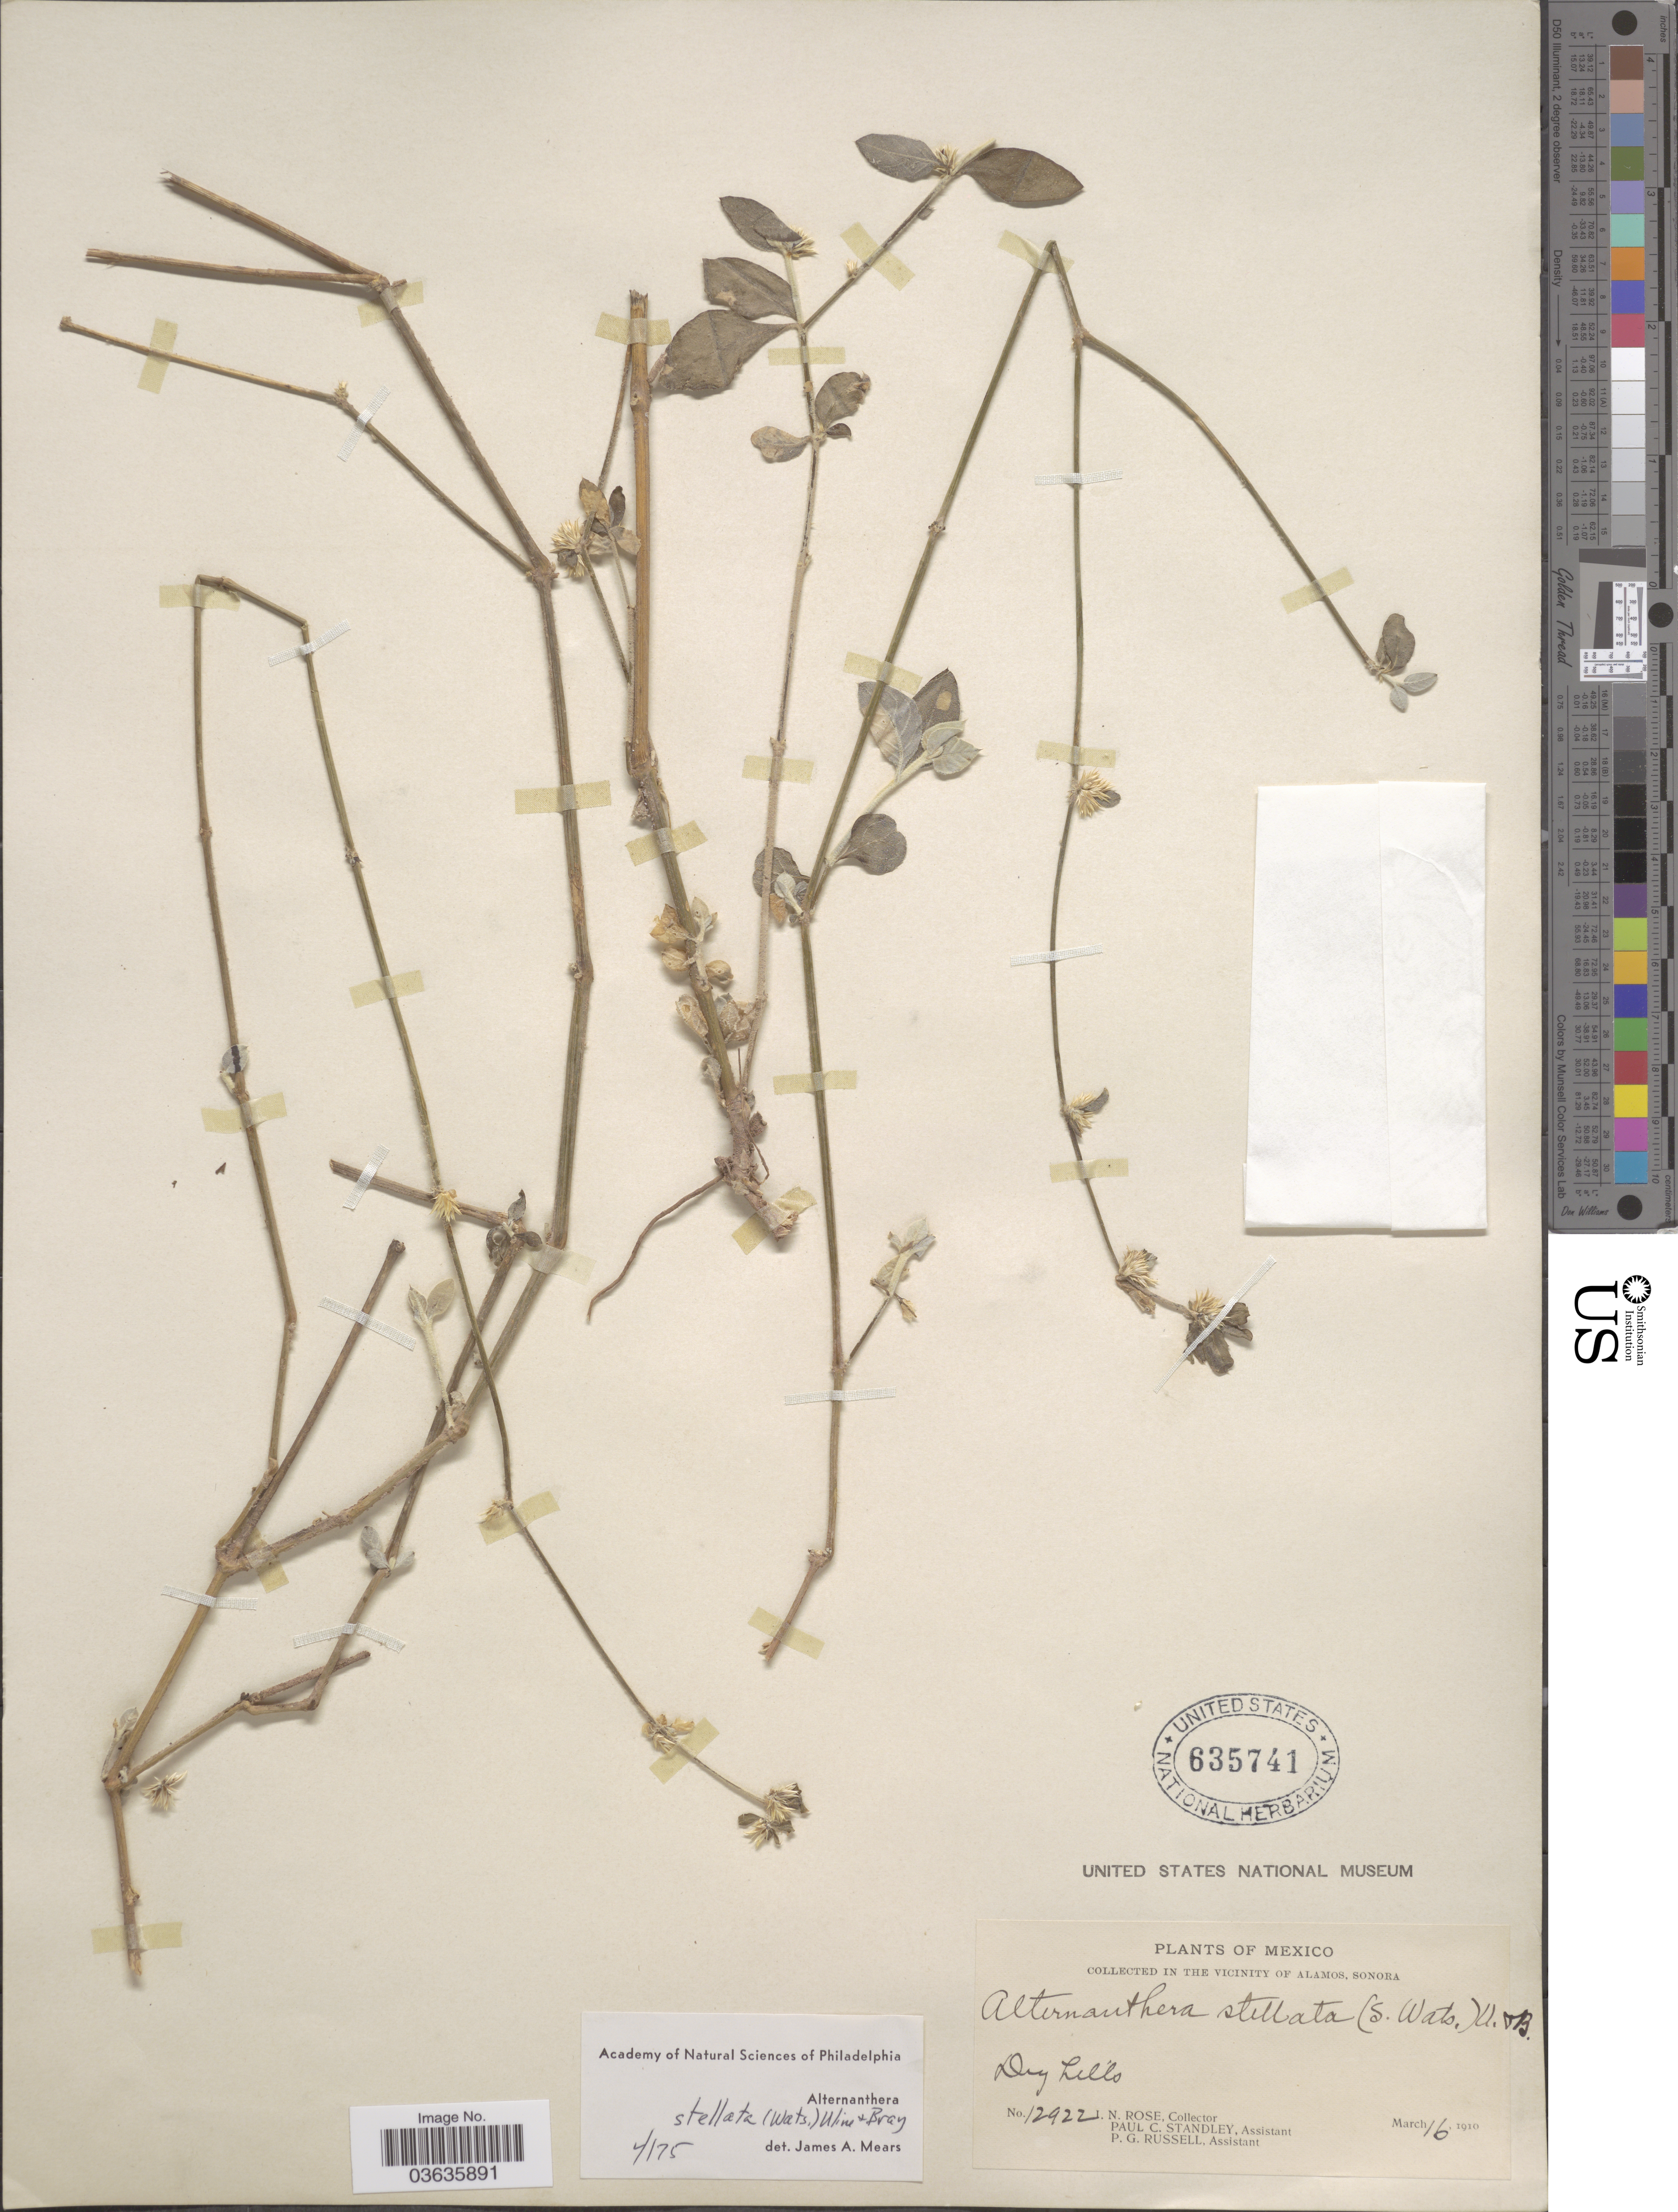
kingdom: Plantae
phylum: Tracheophyta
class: Magnoliopsida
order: Caryophyllales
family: Amaranthaceae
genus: Alternanthera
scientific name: Alternanthera stellata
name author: (S. Watson) Uline & W.L. Bray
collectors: J. N. Rose, P. C. Standley & P. G. Russell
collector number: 12922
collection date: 1910-03-16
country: Mexico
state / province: Sonora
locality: Vicinity of Alamos.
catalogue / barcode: US 635741